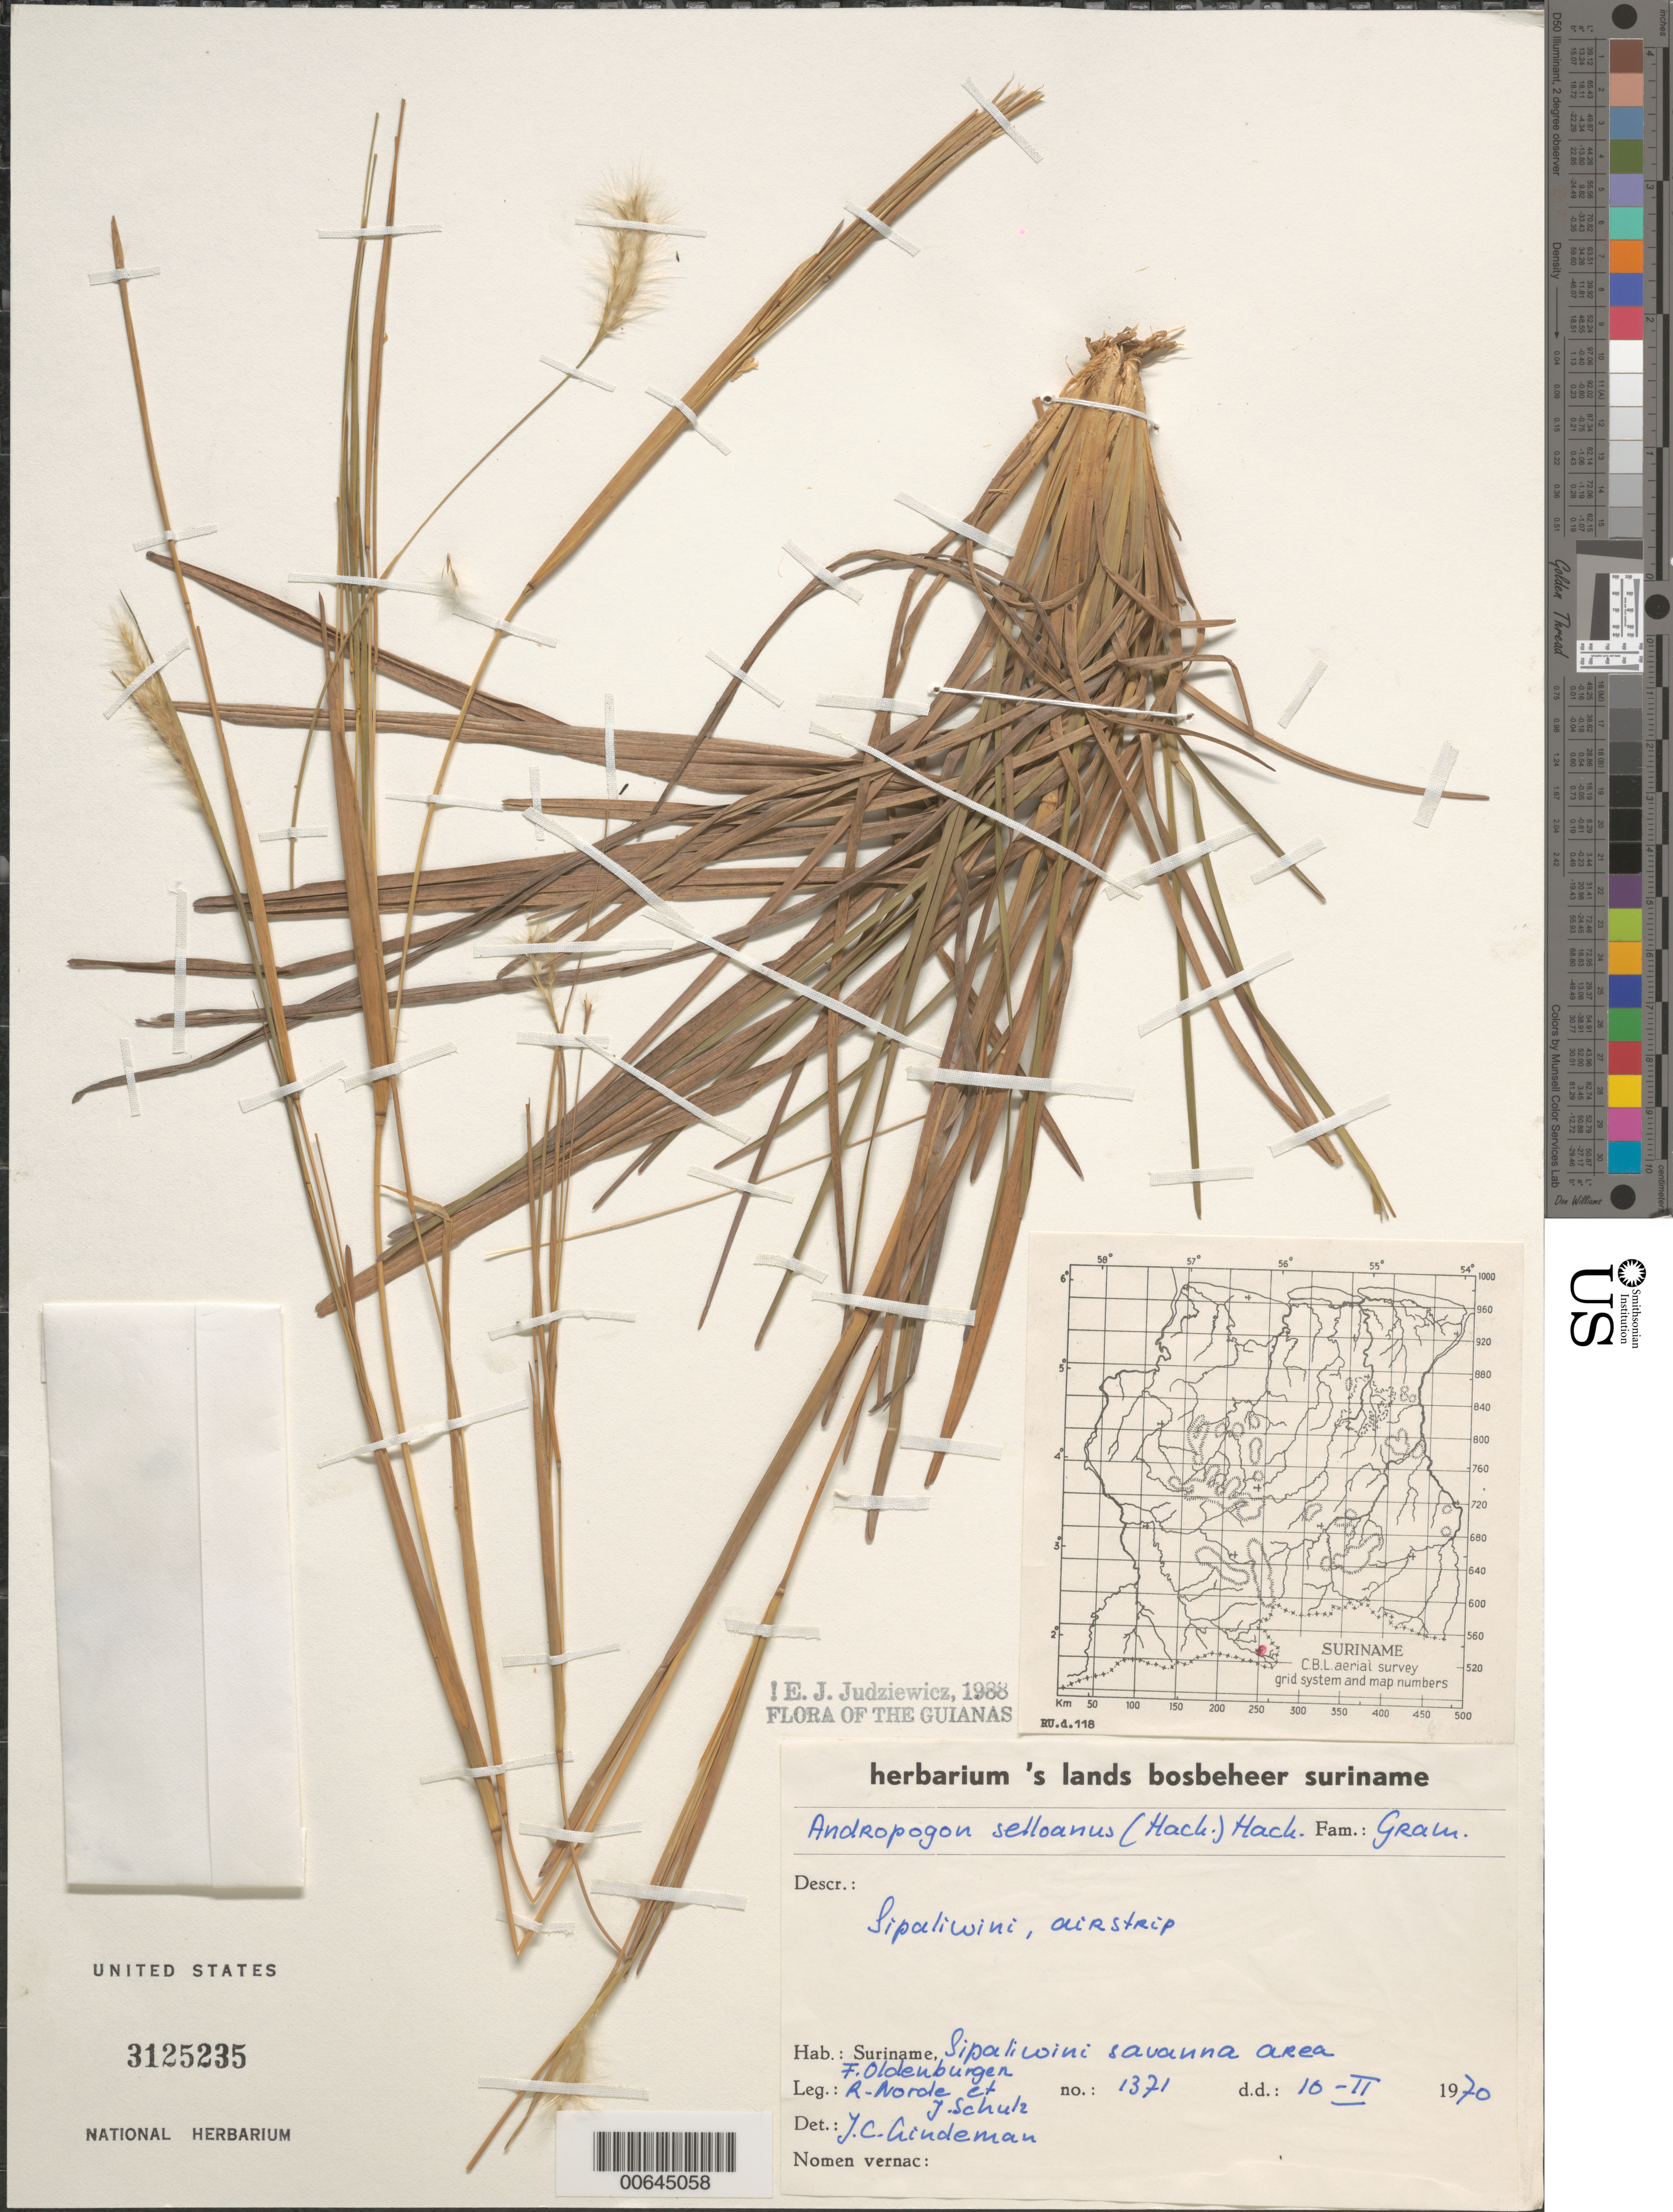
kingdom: Plantae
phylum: Tracheophyta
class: Liliopsida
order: Poales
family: Poaceae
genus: Andropogon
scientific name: Andropogon selloanus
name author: (Hack.) Hack.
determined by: Lindeman, J. C.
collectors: F. Oldenburger, R. Norde & J. P. Schulz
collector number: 1371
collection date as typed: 10-Feb-70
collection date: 1970-02-10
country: Suriname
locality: Sipaliwini Savanna, Brazilian frontier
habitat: Savanna area, airstrip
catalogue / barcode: US 3125235